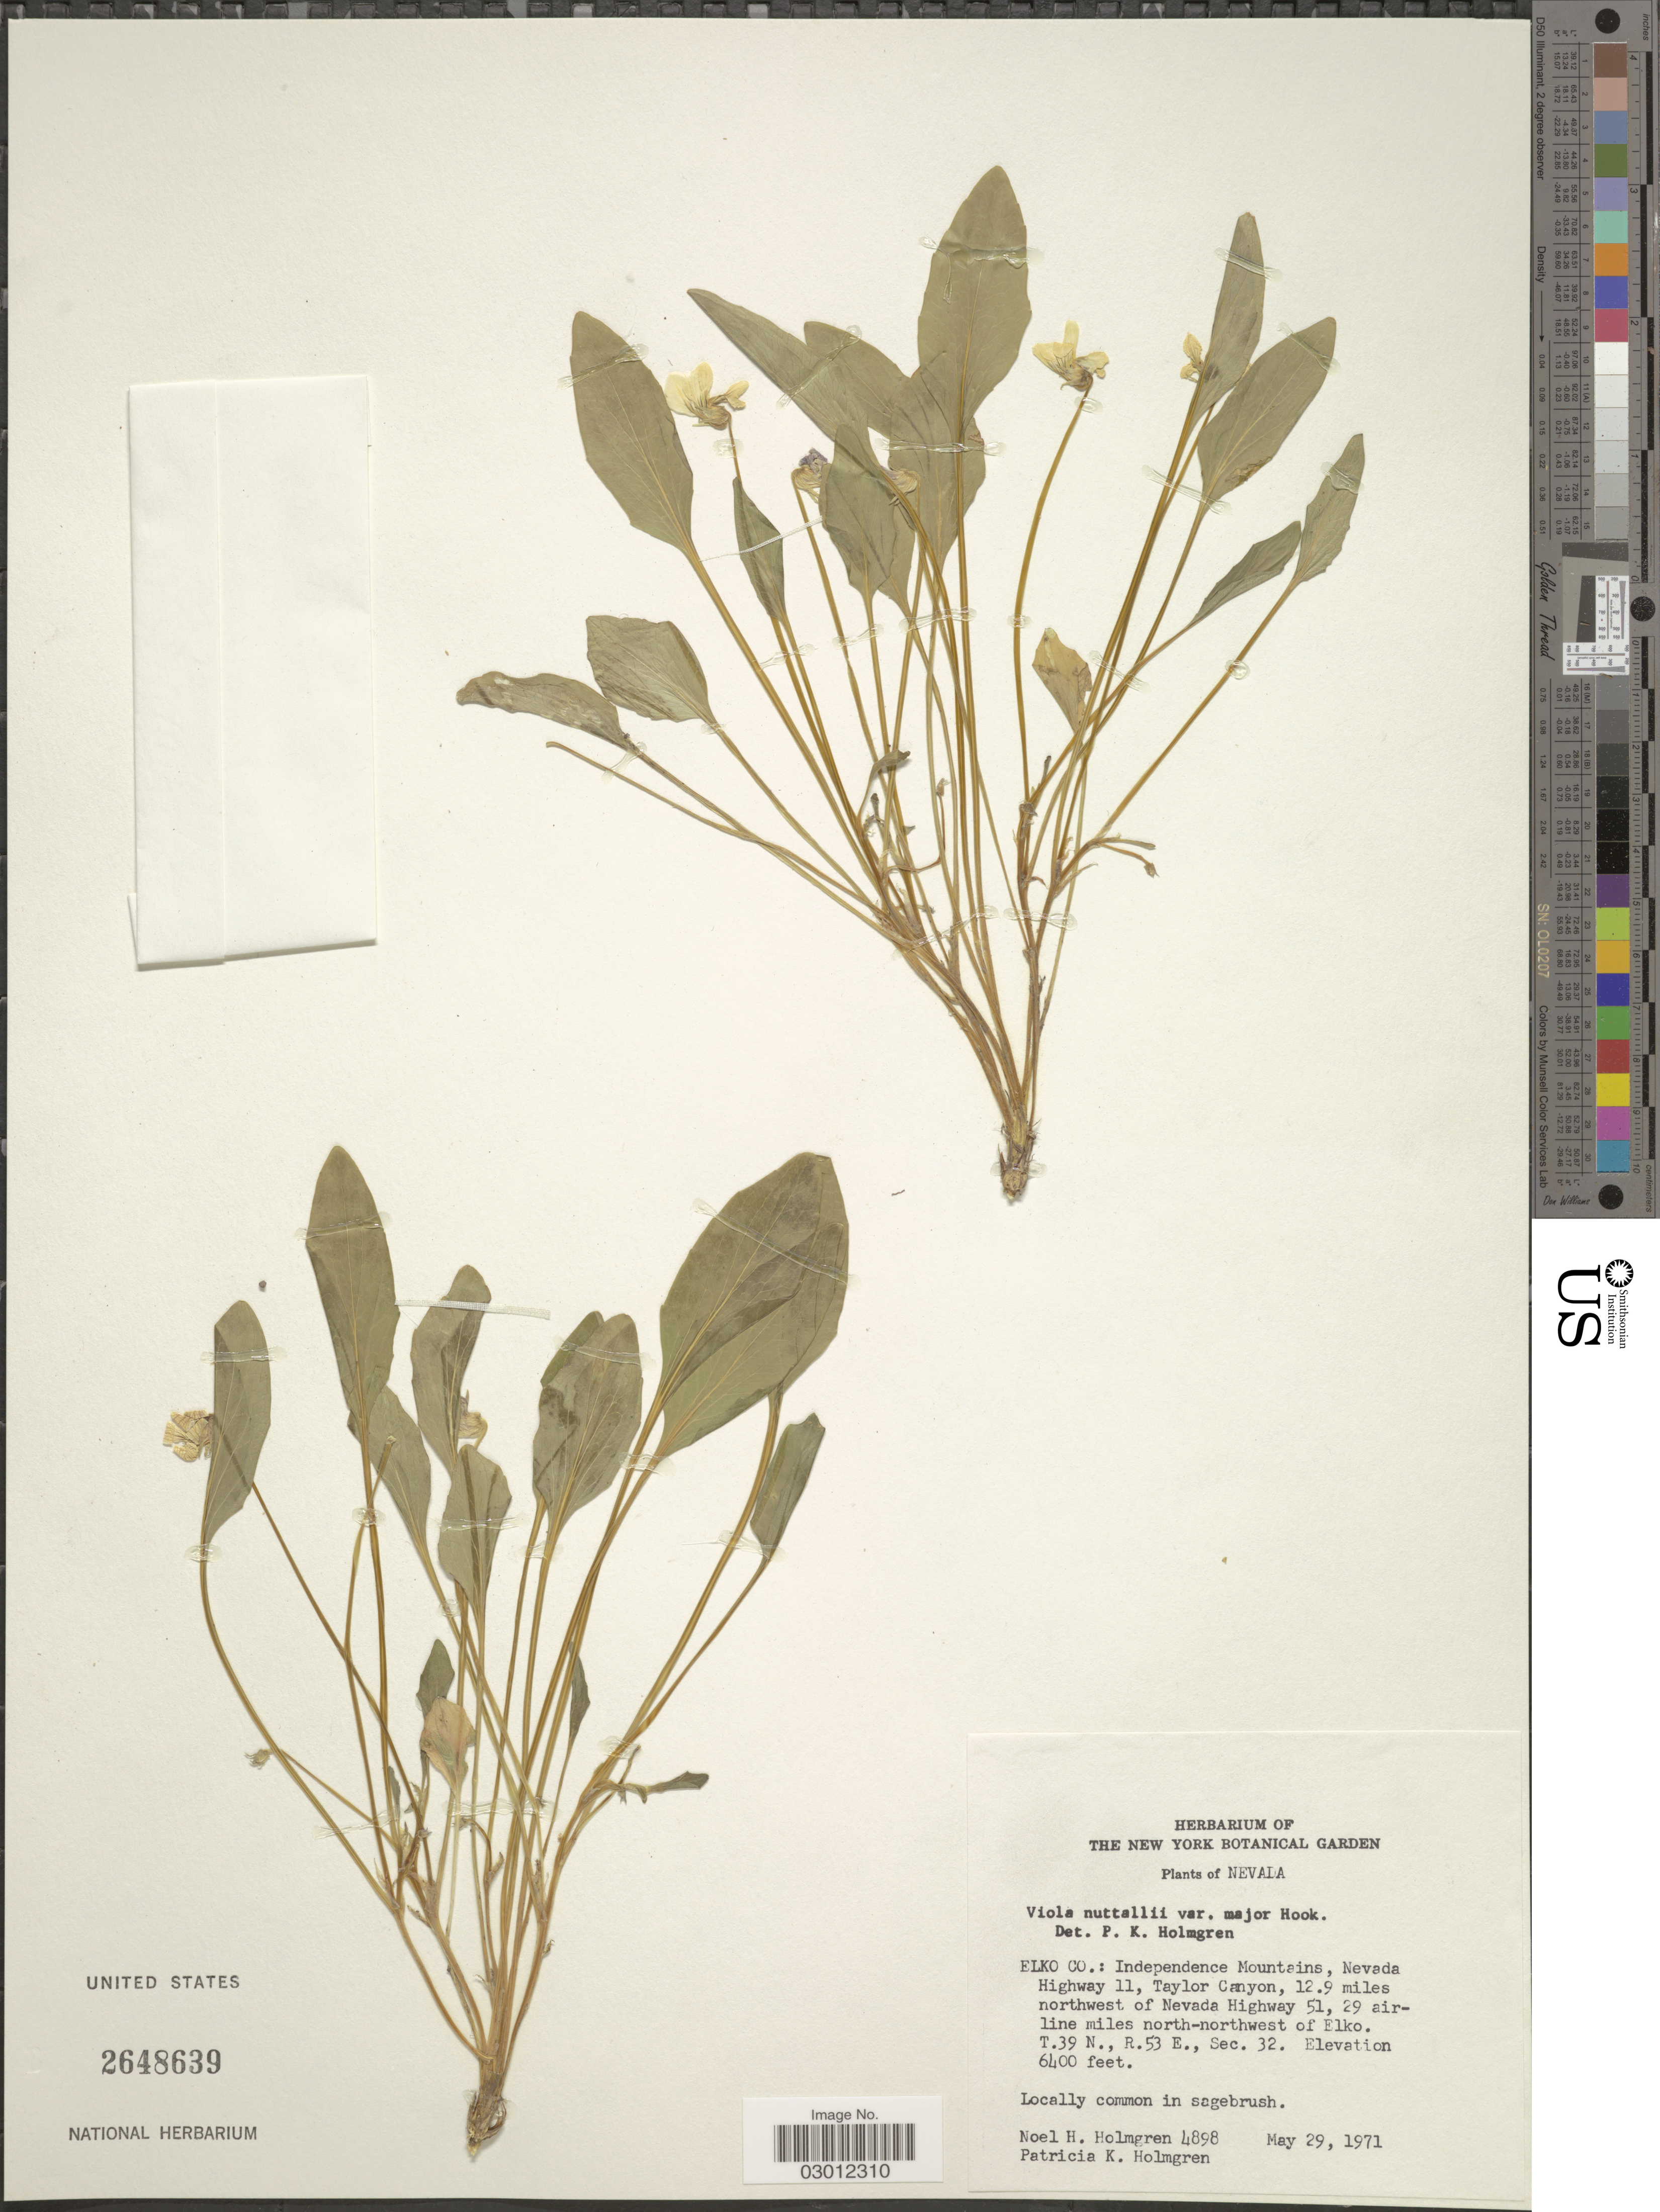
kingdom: Plantae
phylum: Tracheophyta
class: Magnoliopsida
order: Malpighiales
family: Violaceae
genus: Viola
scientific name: Viola nuttallii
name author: Pursh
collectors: N. H. Holmgren & P. K. Holmgren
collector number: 4898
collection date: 1971-05-29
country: United States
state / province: Nevada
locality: Elko Co.: Independence Mountains, Nevada Highway 11, Taylor Canyon, 12.9 miles northwest of Nevada Highway 51, 29 airline miles north-northwest of Elko. T.39 N., R.53 E., Sec. 32.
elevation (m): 1951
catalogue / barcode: US 2648639